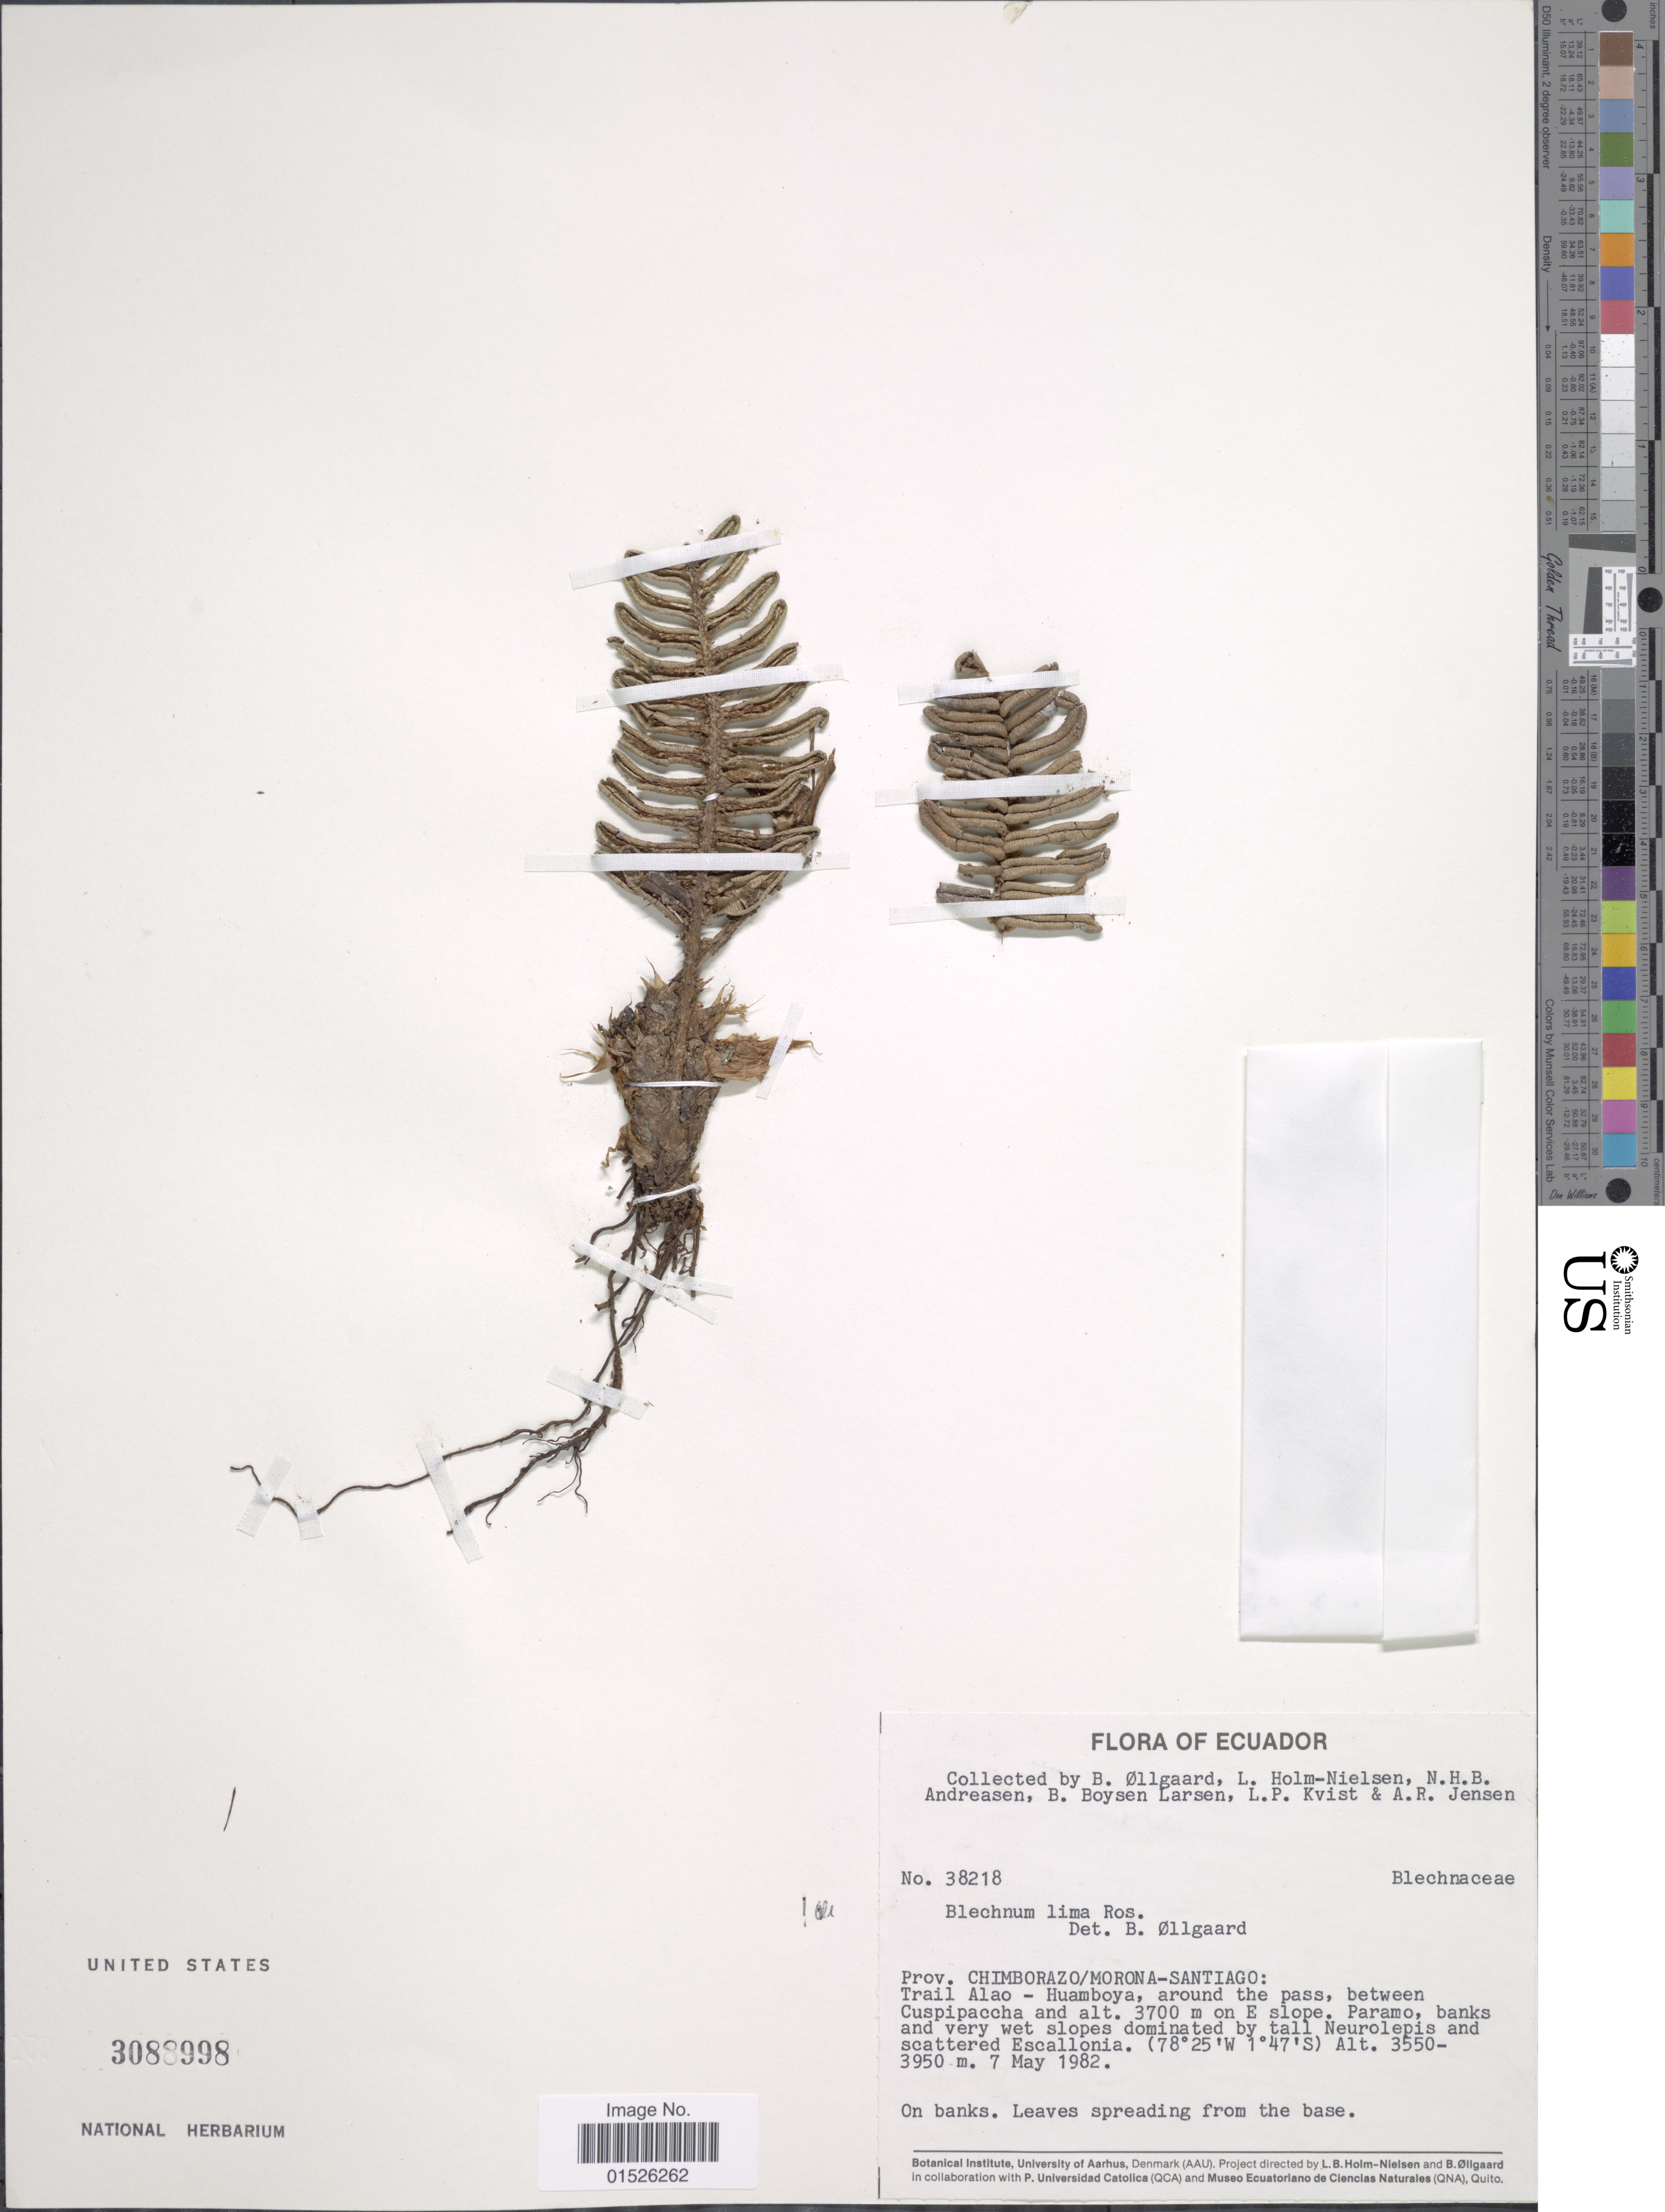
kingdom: Plantae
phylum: Tracheophyta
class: Polypodiopsida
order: Polypodiales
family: Blechnaceae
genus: Blechnum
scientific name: Blechnum lima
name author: Rosenst.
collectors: B. Øllgaard, L. B. Holm-Nielsen, N. Andreasen, B. Boysen Larsen & et al.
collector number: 38218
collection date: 1982-05-07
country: Ecuador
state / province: Chimborazo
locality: Ecuador, Prov. Chimborazo/Morona-Santiago: Trail Alao - Huamboya, around the pass, between Cuspipaccha. E slope, Paramo.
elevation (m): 3550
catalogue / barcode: US 3088998